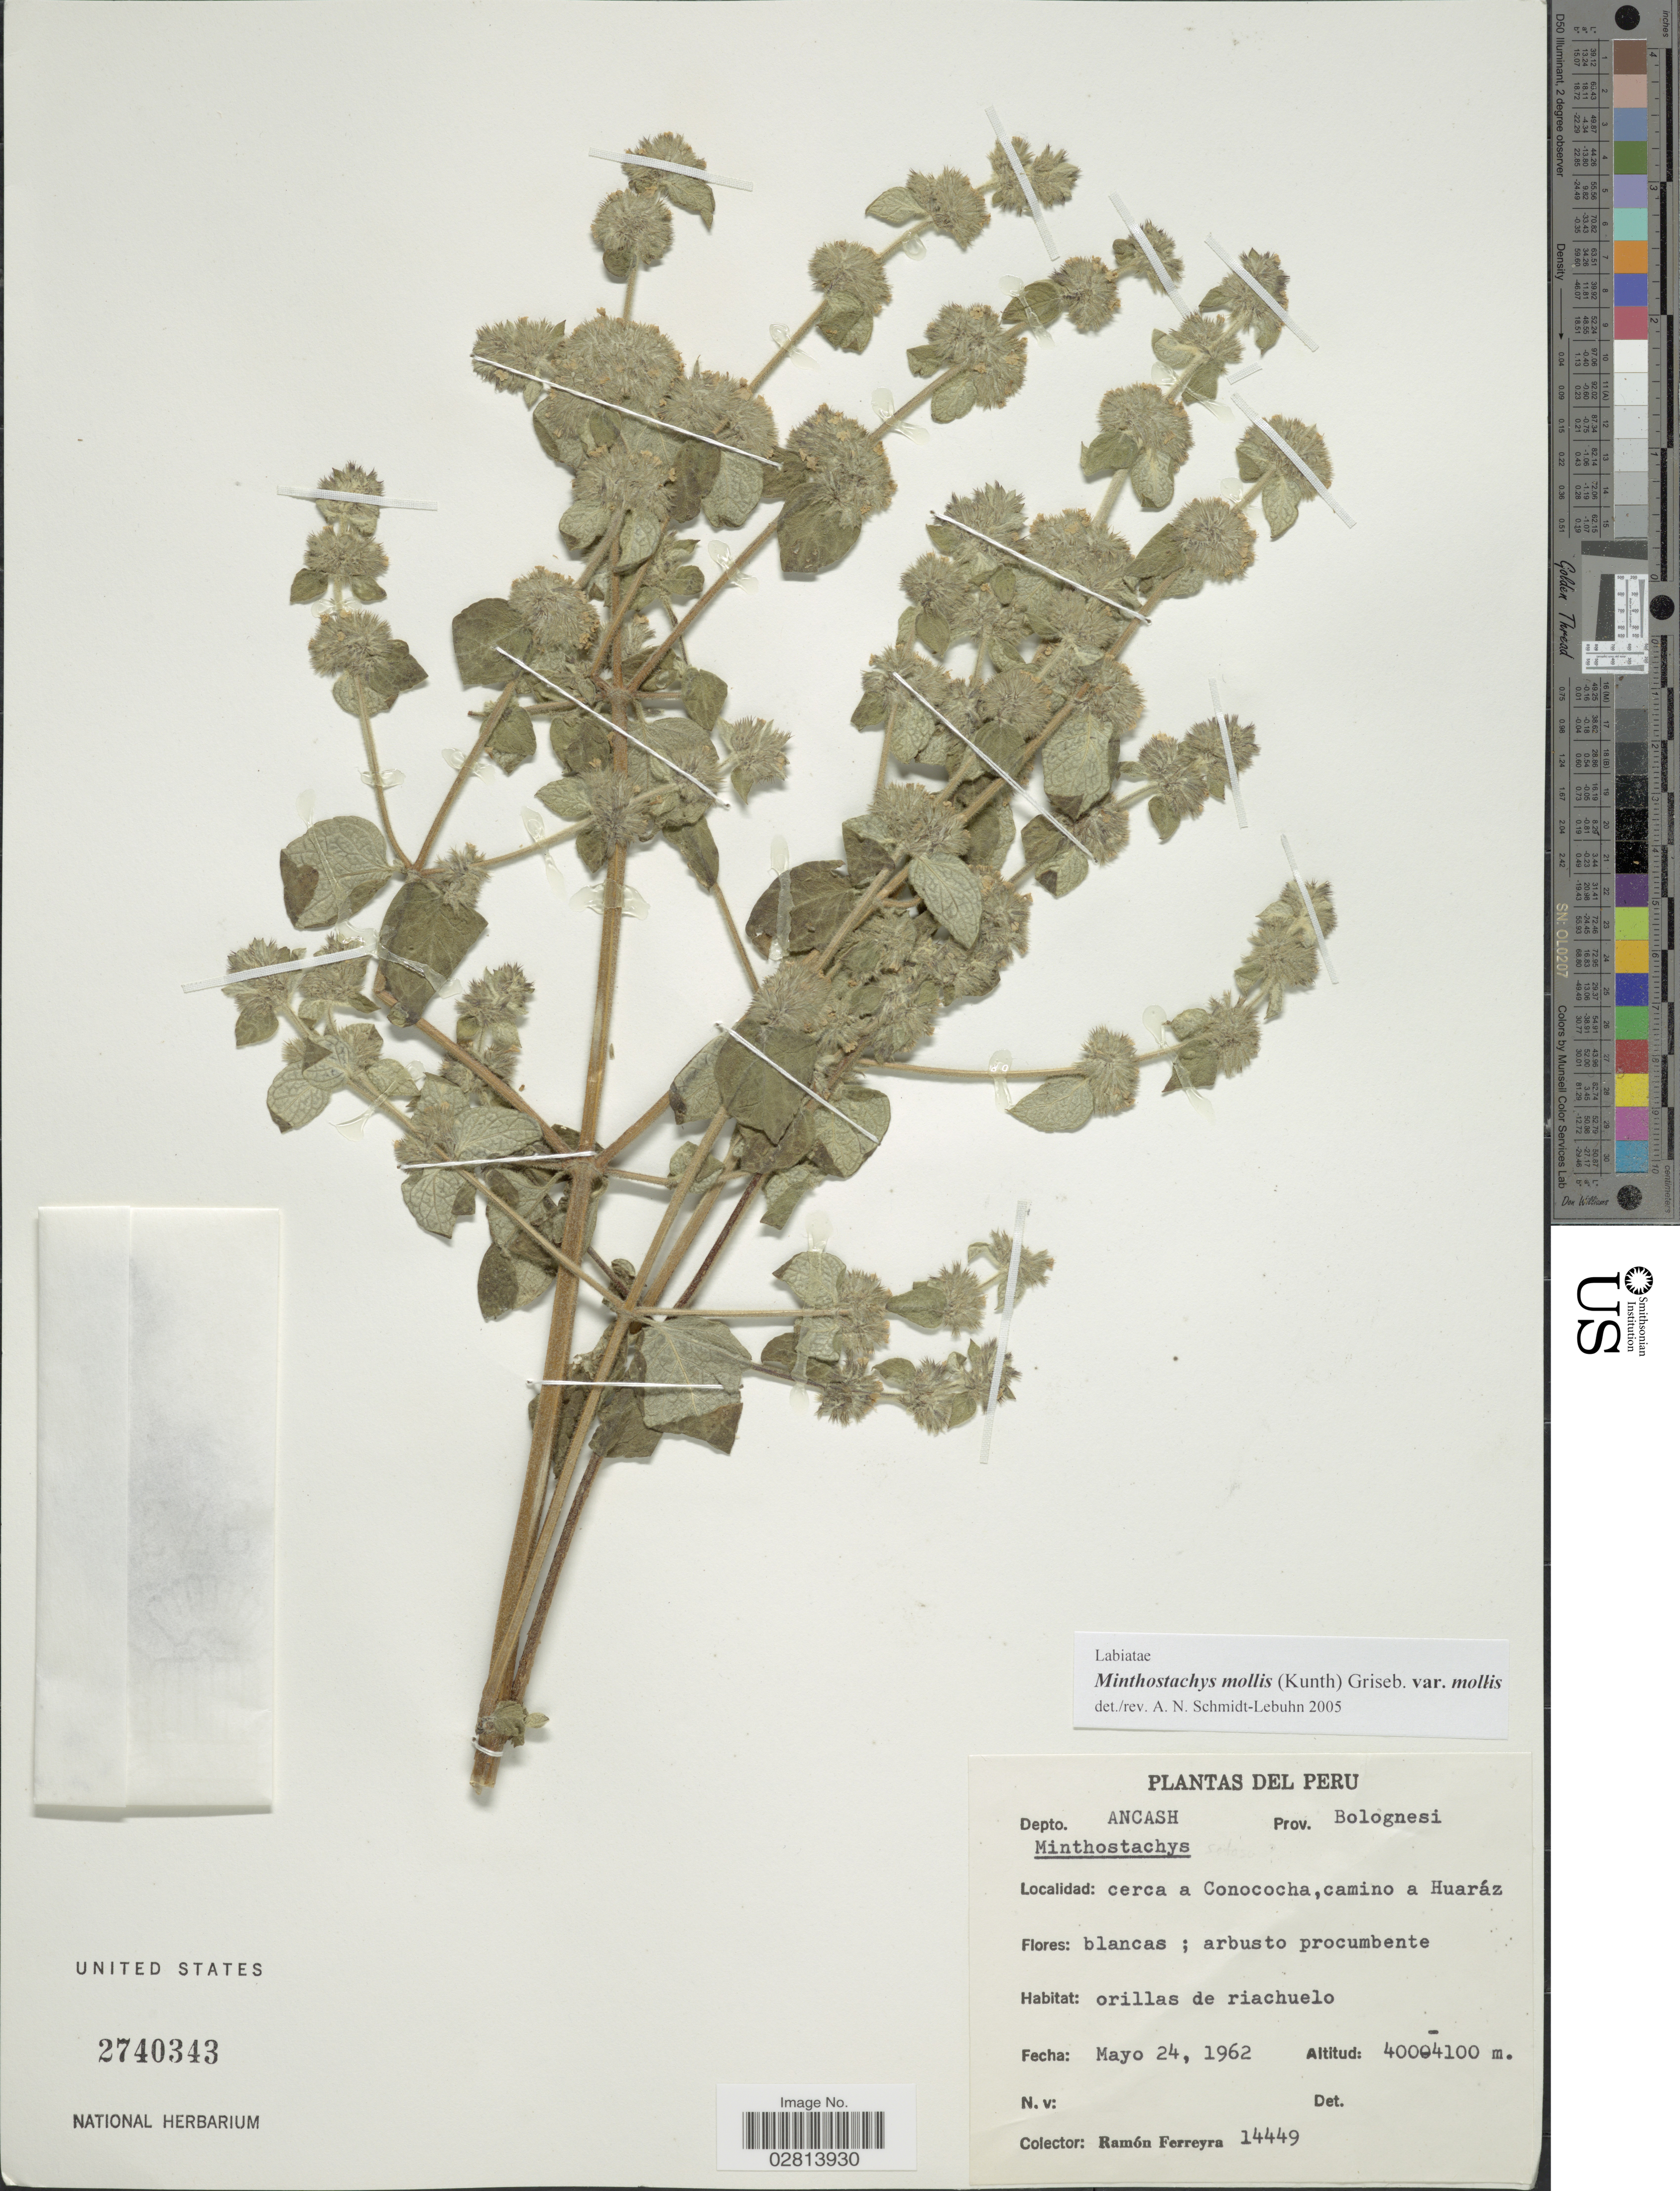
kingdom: Plantae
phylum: Tracheophyta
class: Magnoliopsida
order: Lamiales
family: Lamiaceae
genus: Minthostachys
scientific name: Minthostachys mollis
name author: (Kunth) Griseb.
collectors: R. A. Ferreyra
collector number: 14449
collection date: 1962-05-24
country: Peru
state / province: Ancash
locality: Depto. Ancash, Prov. Bolognesi, cerca a Conococha, camino a Huaráz.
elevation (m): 4000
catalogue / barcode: US 2740343